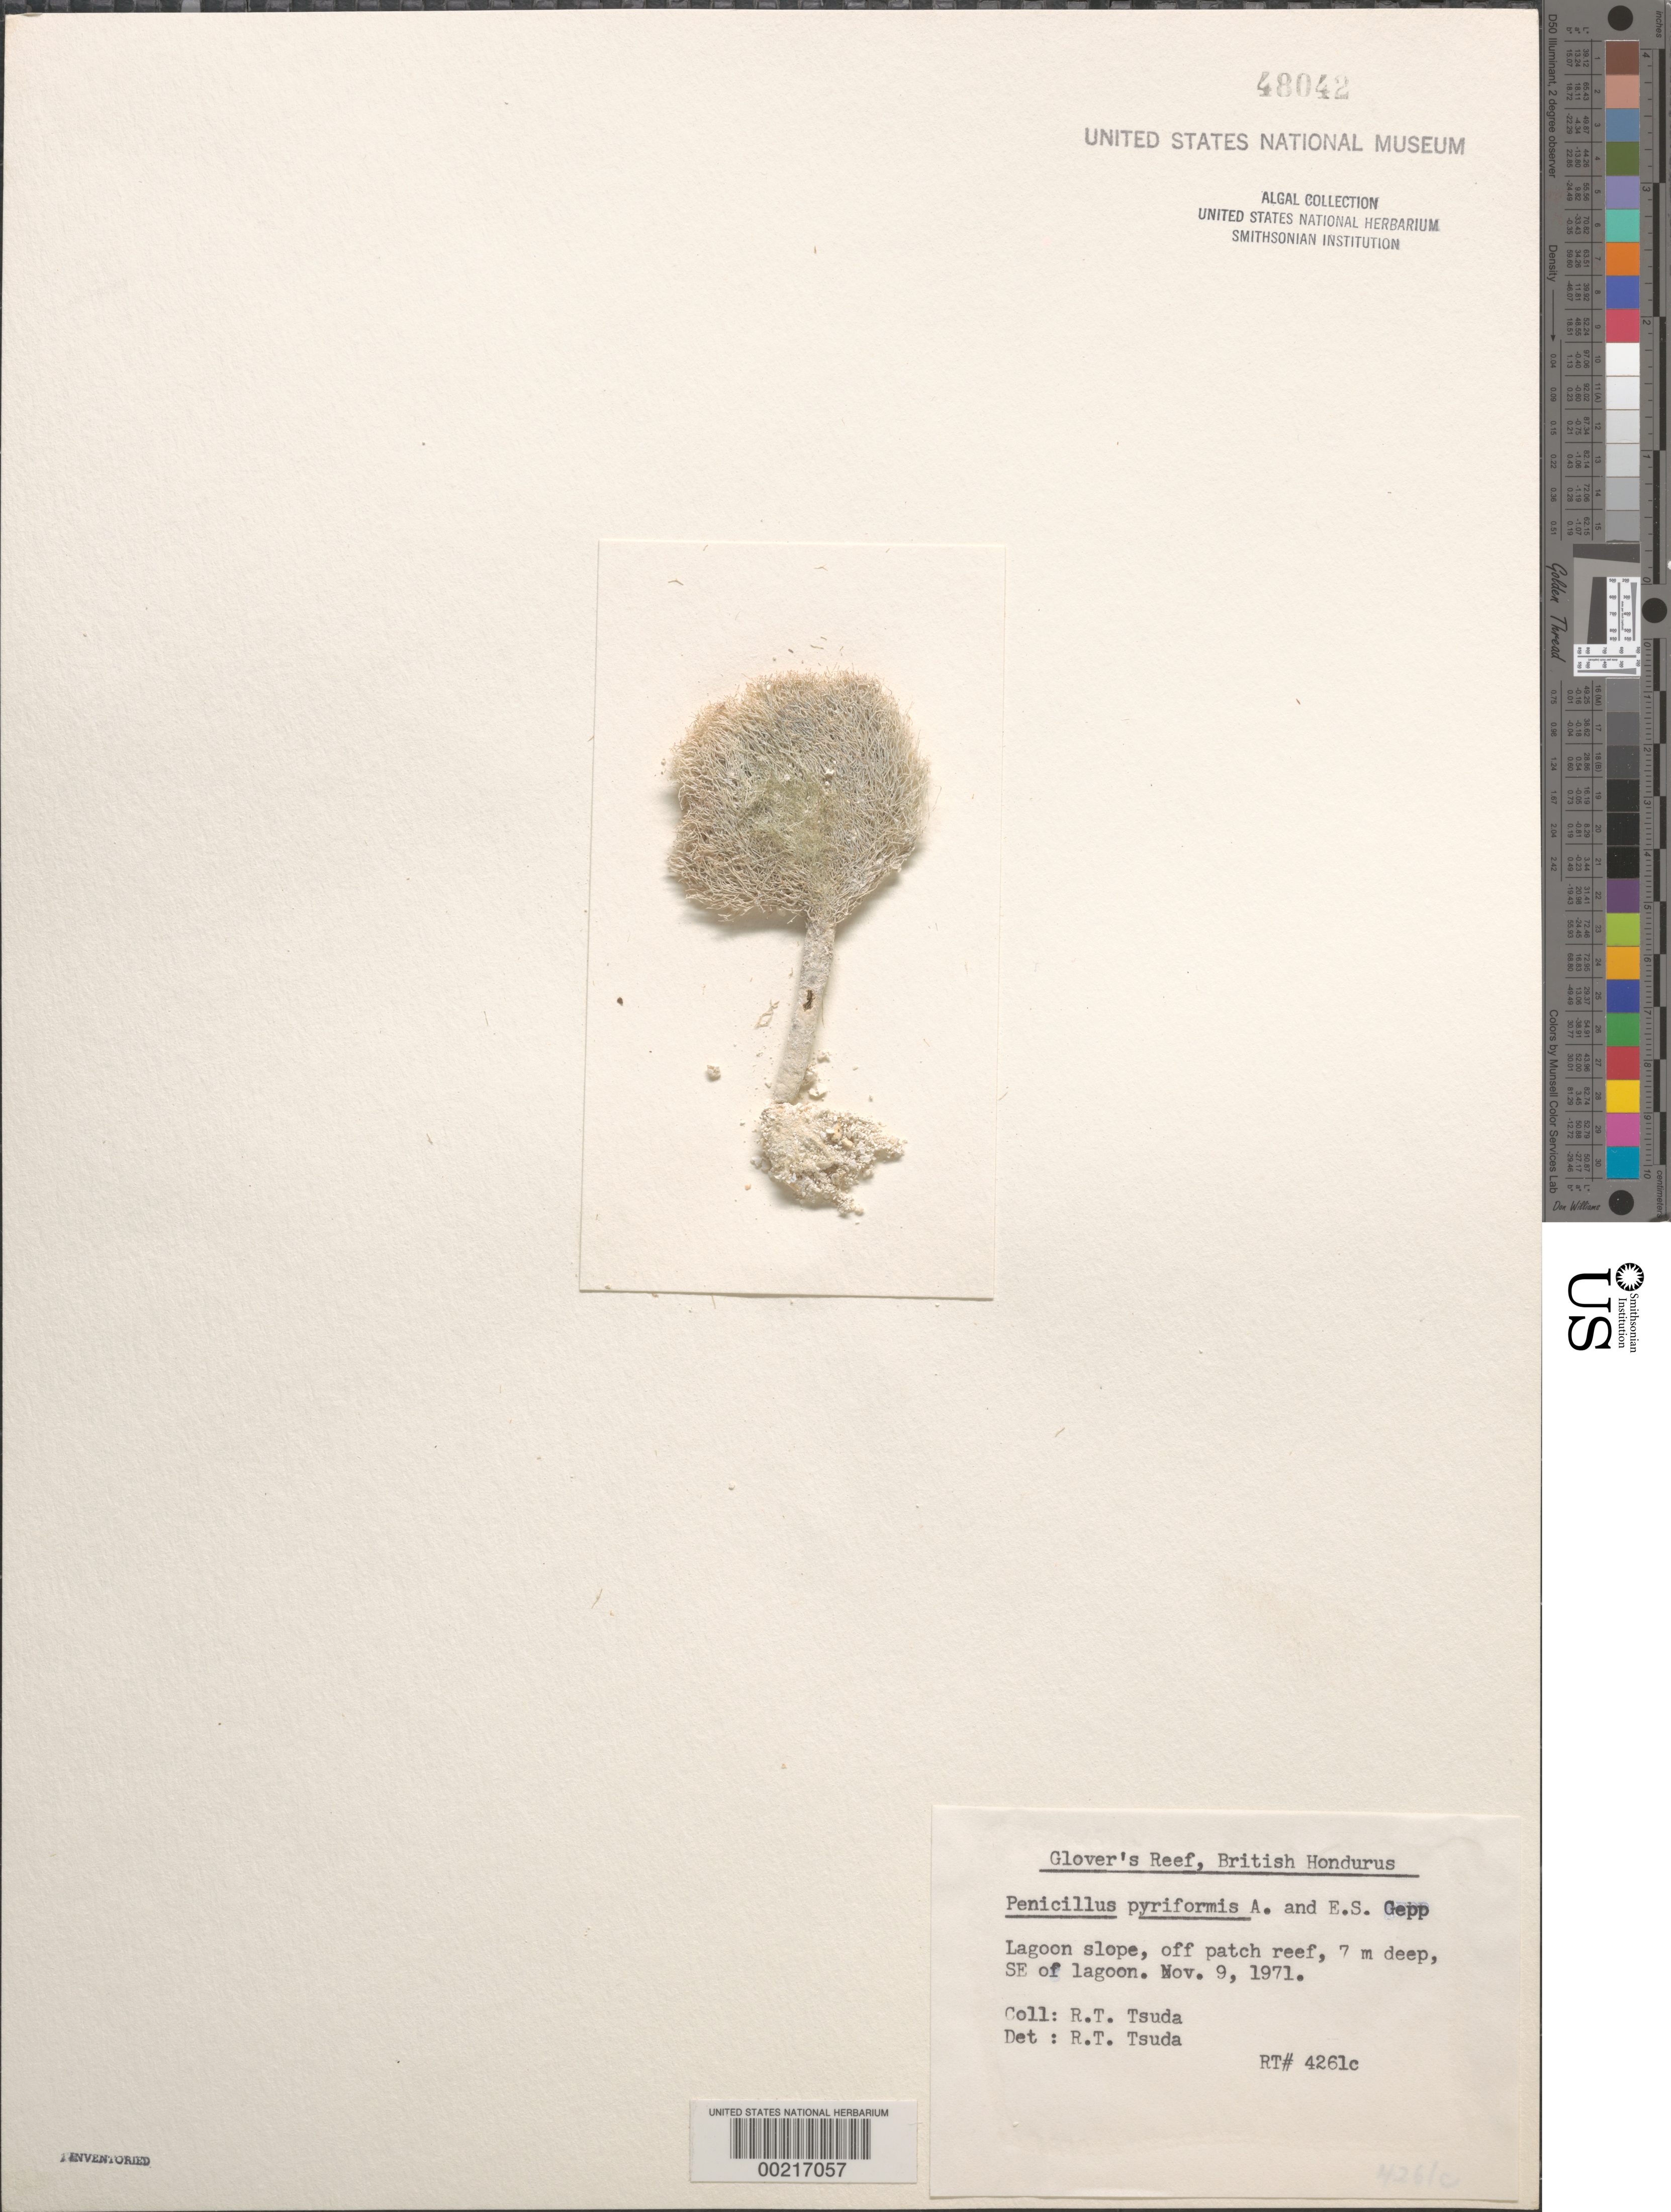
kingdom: Plantae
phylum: Chlorophyta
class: Ulvophyceae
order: Bryopsidales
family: Udoteaceae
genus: Penicillus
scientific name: Penicillus pyriformis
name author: A. Gepp & E. Gepp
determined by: Tsuda, R. T.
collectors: R. Tsuda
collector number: Rt 4261c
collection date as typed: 09 Nov 1971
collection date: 1971-11-09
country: Belize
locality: Glover's Reef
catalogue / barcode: US 48042